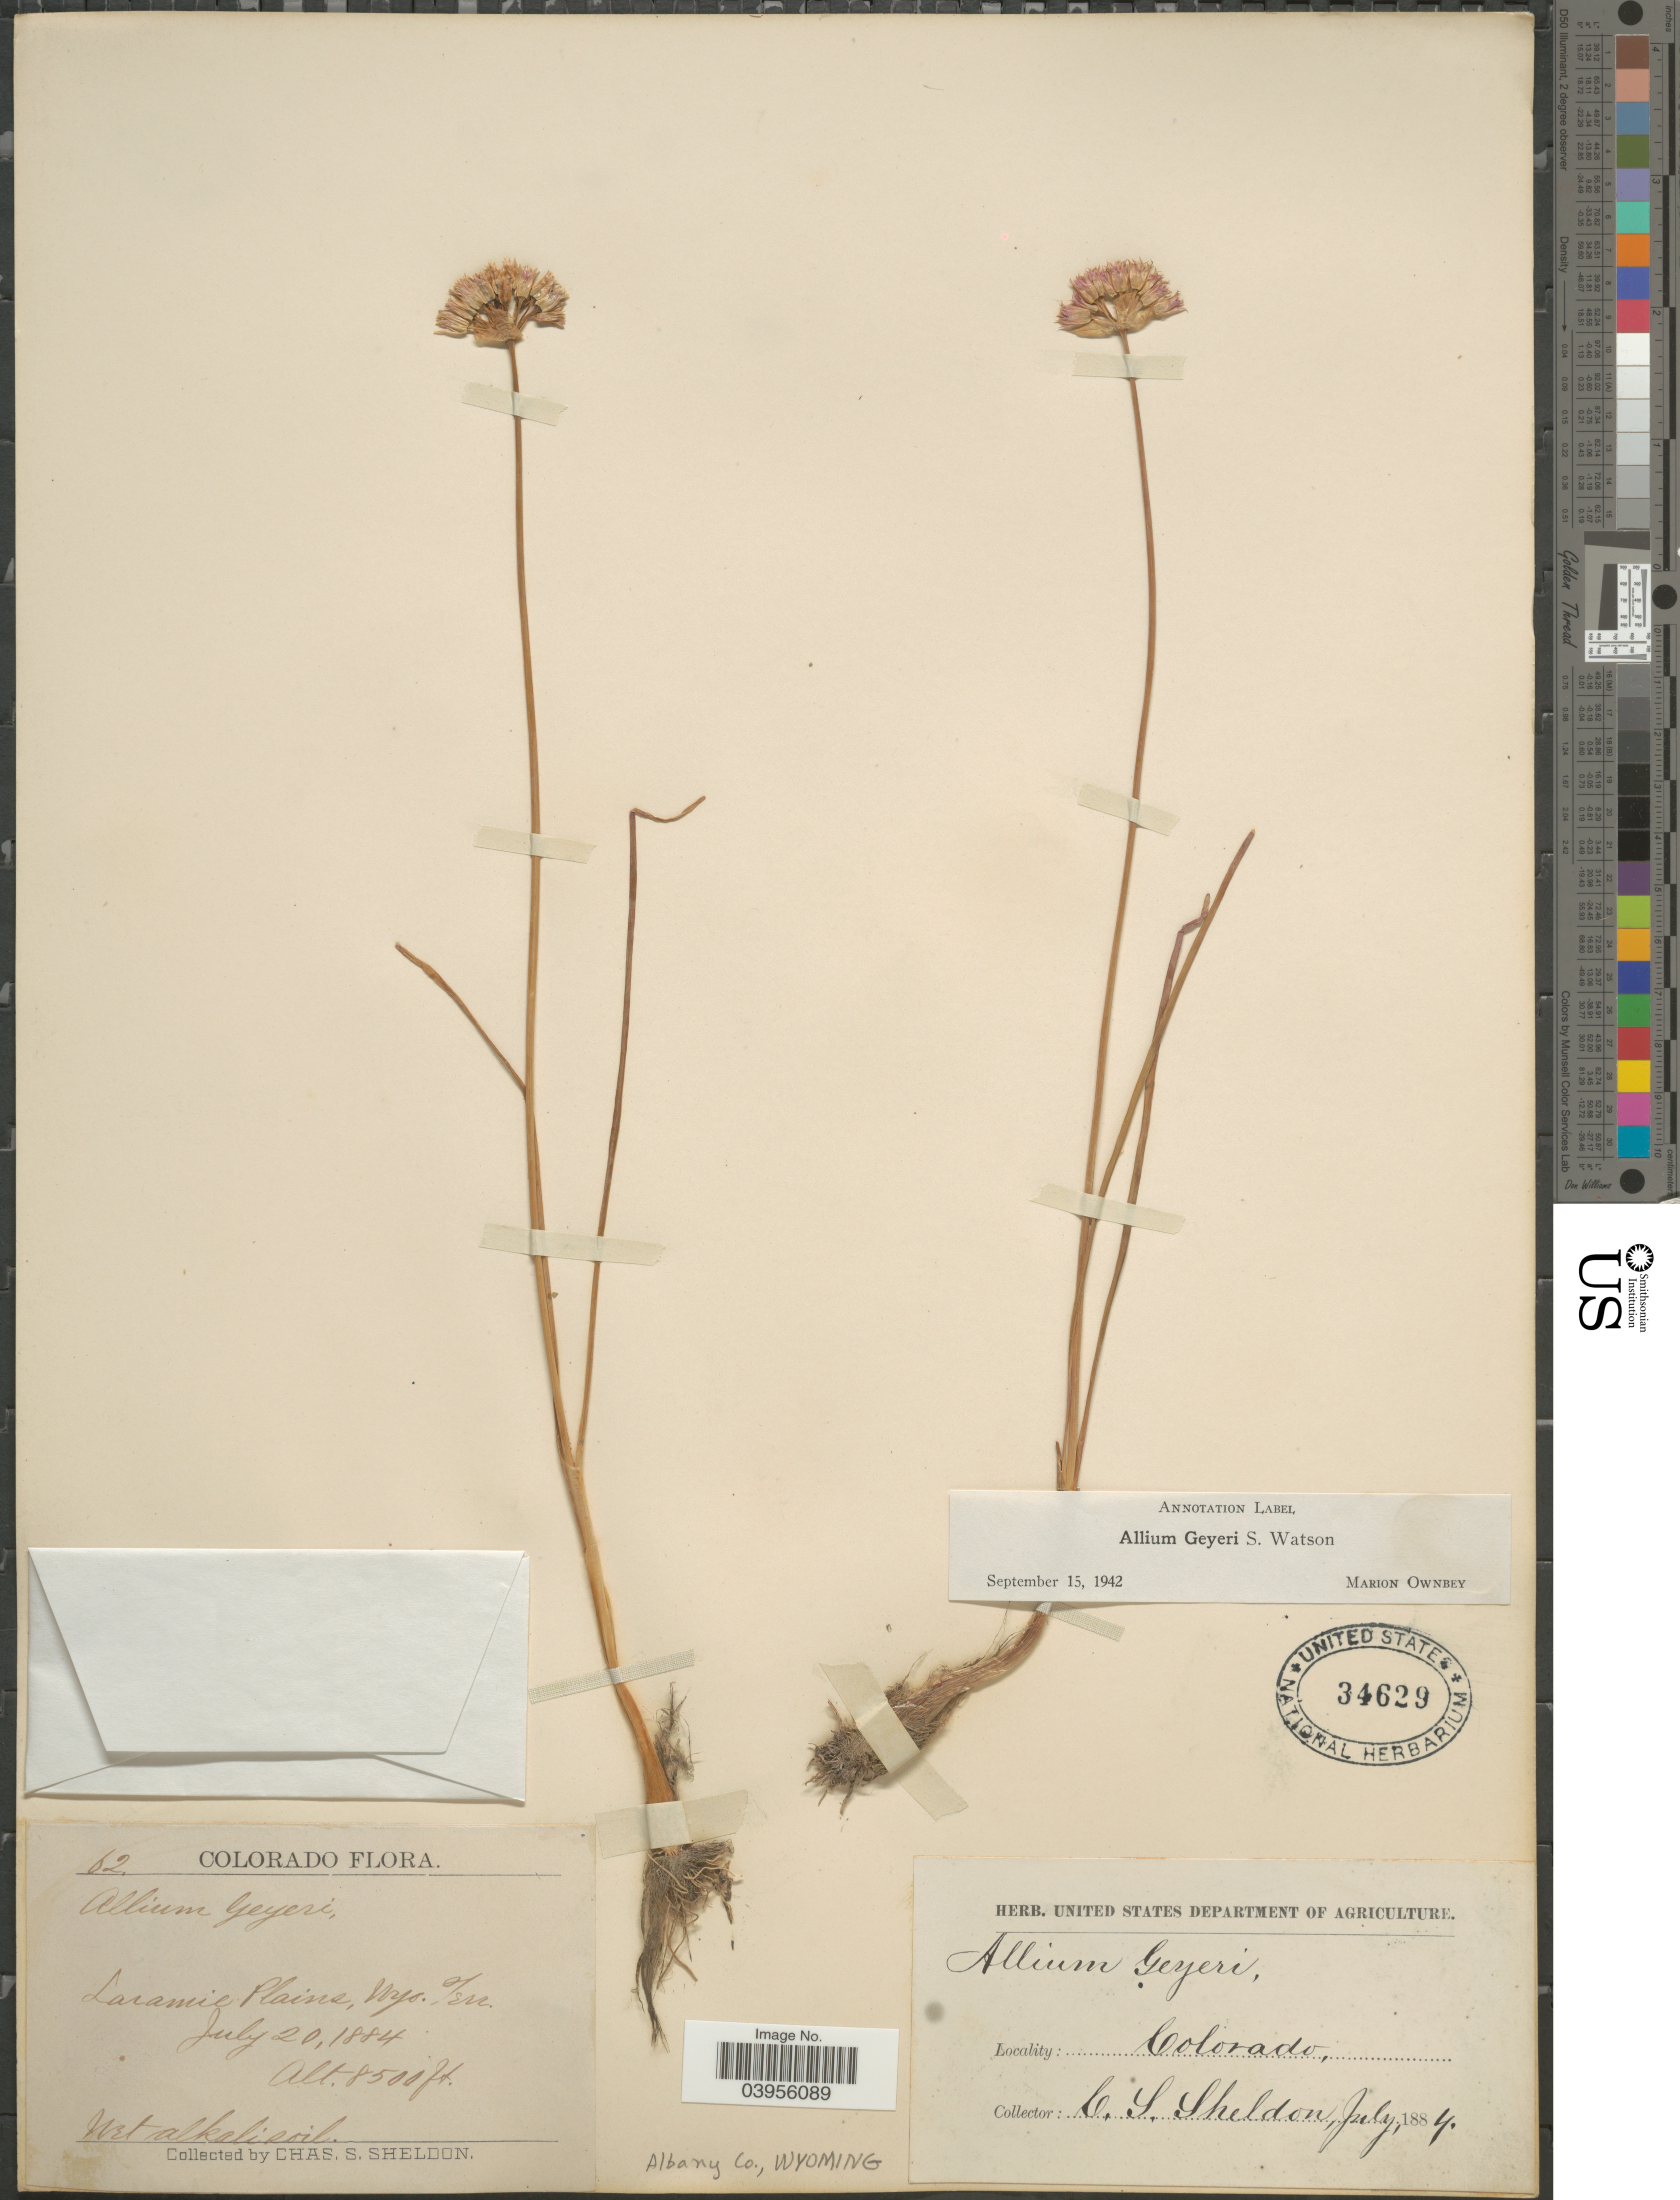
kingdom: Plantae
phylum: Tracheophyta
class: Liliopsida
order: Asparagales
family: Amaryllidaceae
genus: Allium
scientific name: Allium geyeri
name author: S. Watson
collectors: C. S. Sheldon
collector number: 62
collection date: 1884-07-20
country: United States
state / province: Wyoming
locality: Laramie Plaine, Wyo. Terr. Albany Co, Wyoming.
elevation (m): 2591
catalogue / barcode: US 34629